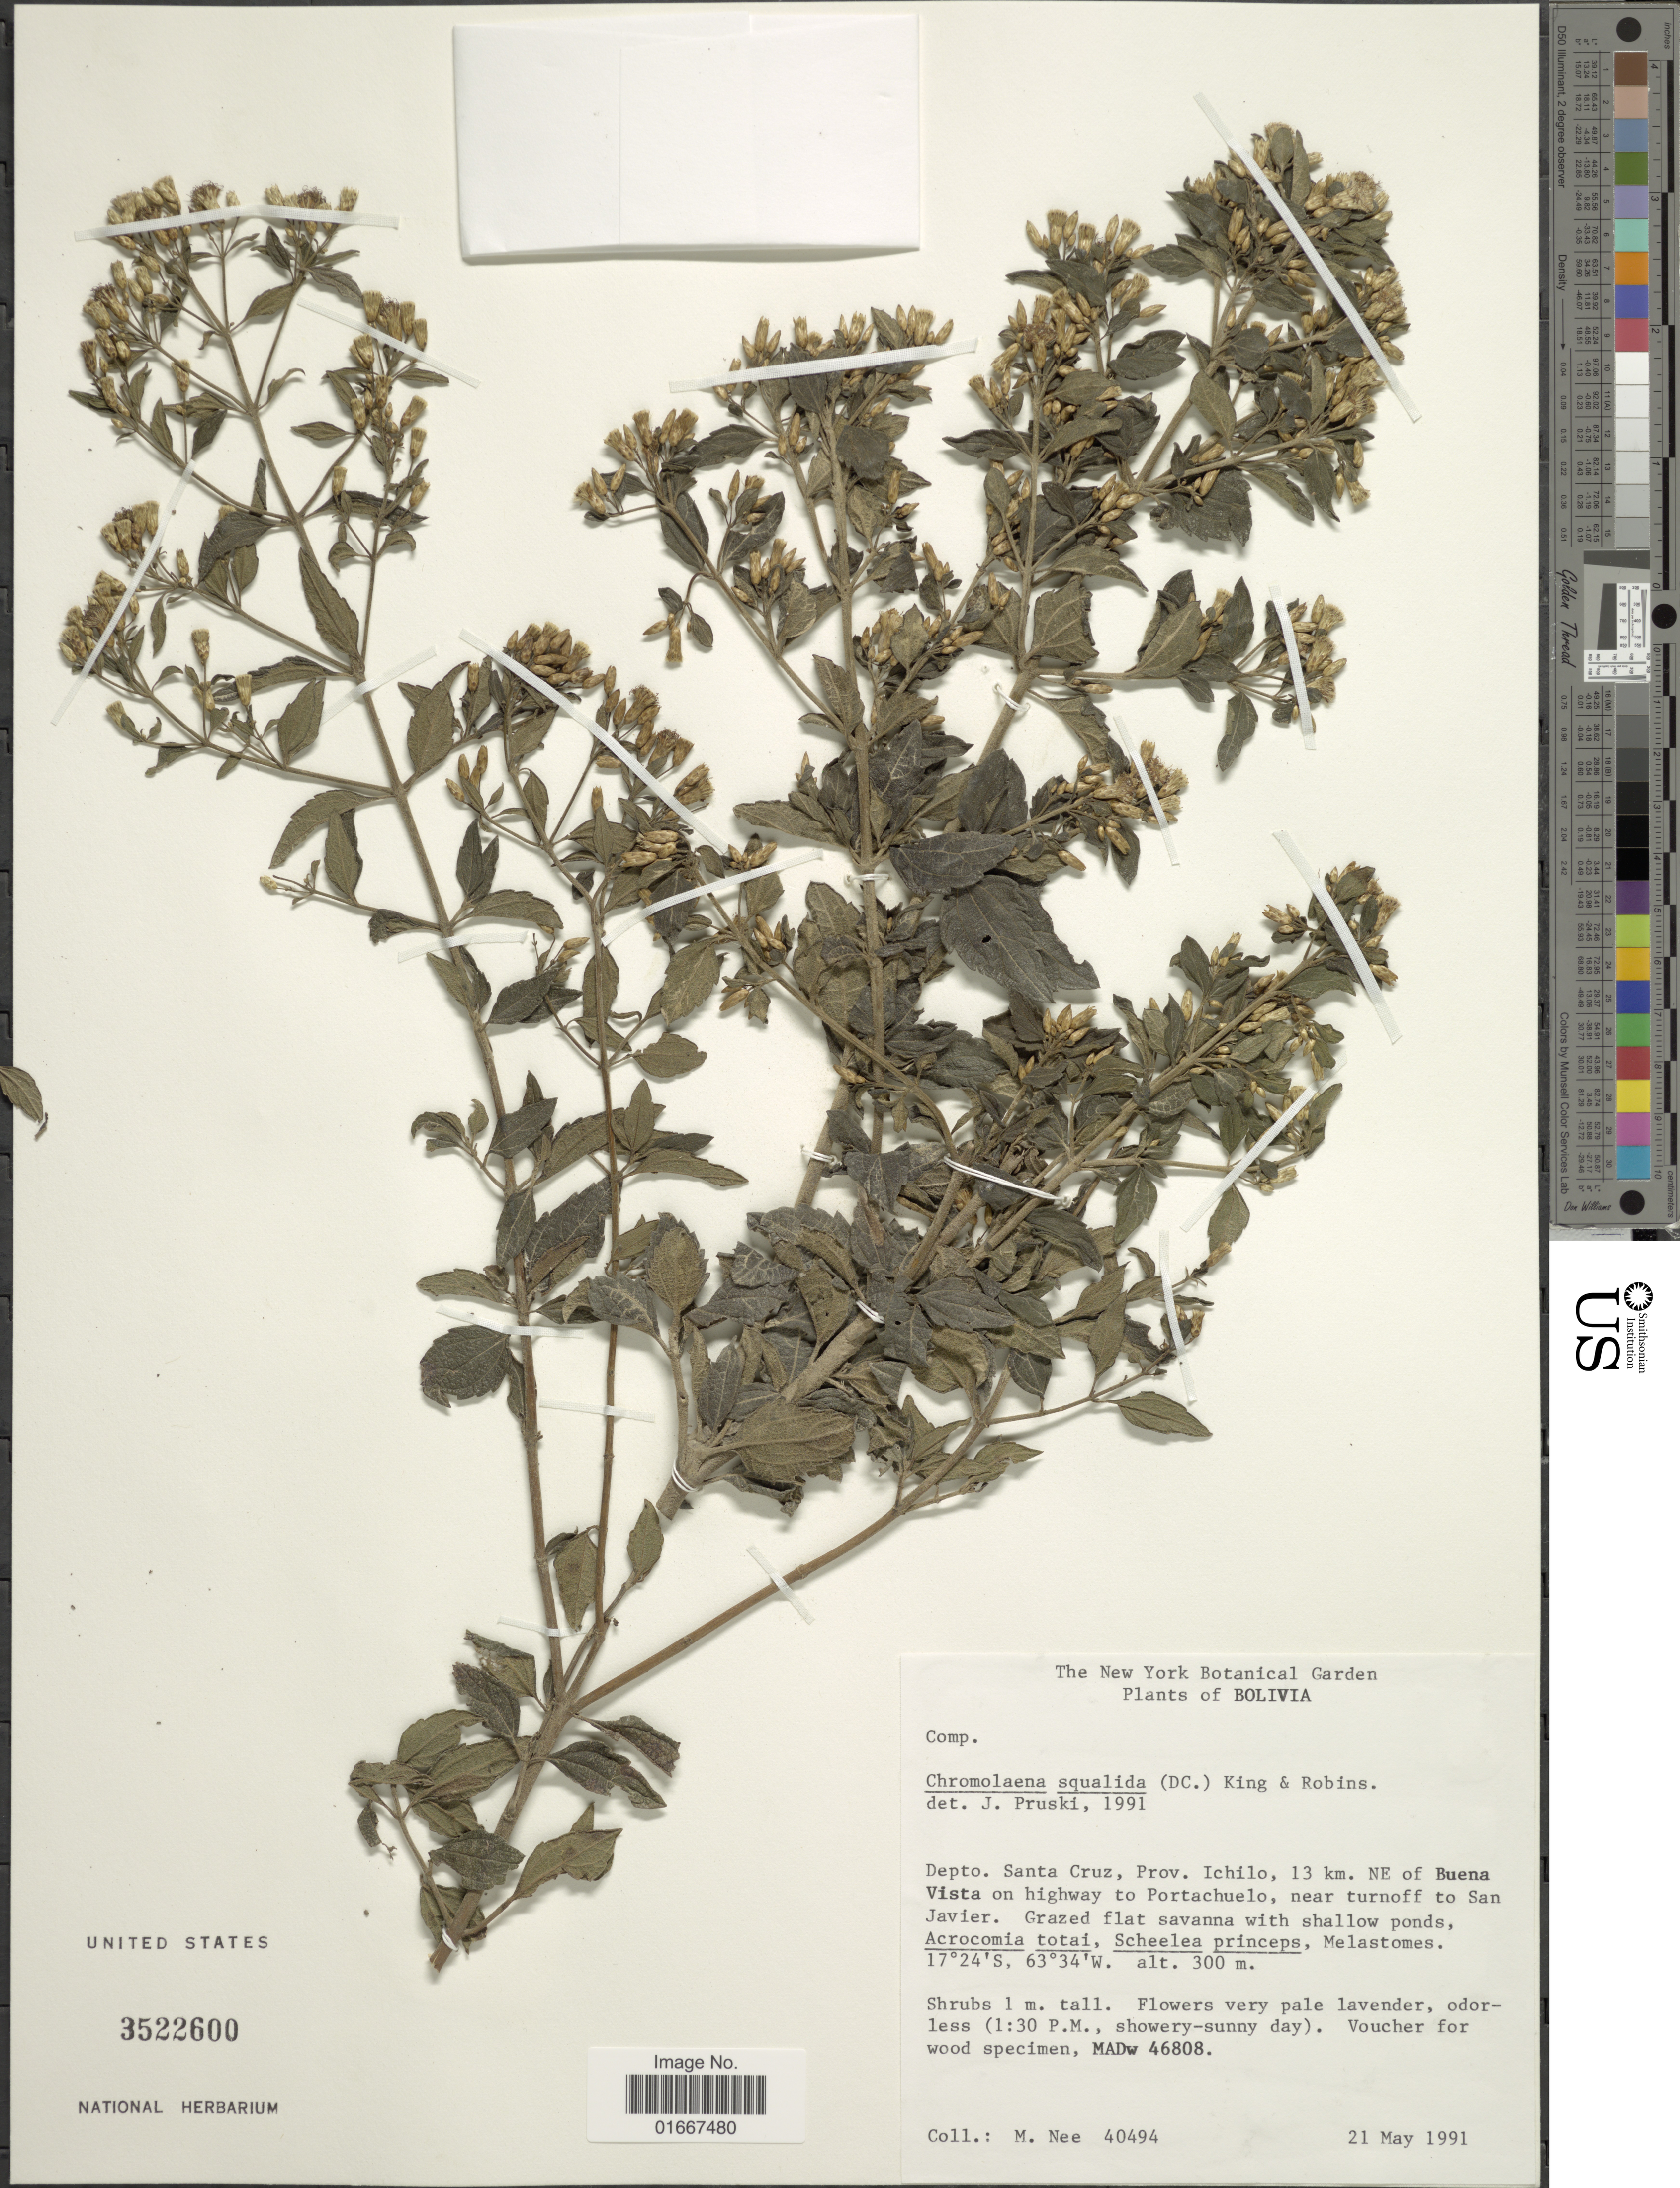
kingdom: Plantae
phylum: Tracheophyta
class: Magnoliopsida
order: Asterales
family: Asteraceae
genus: Chromolaena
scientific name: Chromolaena squalida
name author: (DC.) R.M. King & H. Rob.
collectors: M. Nee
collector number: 40494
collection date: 1991-05-21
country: Bolivia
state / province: Santa Cruz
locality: Prov. Ichilo, 13 km NE of Buena Vista on highway to Portachuelo, near turnoff to San Javier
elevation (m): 300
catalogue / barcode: US 3522600